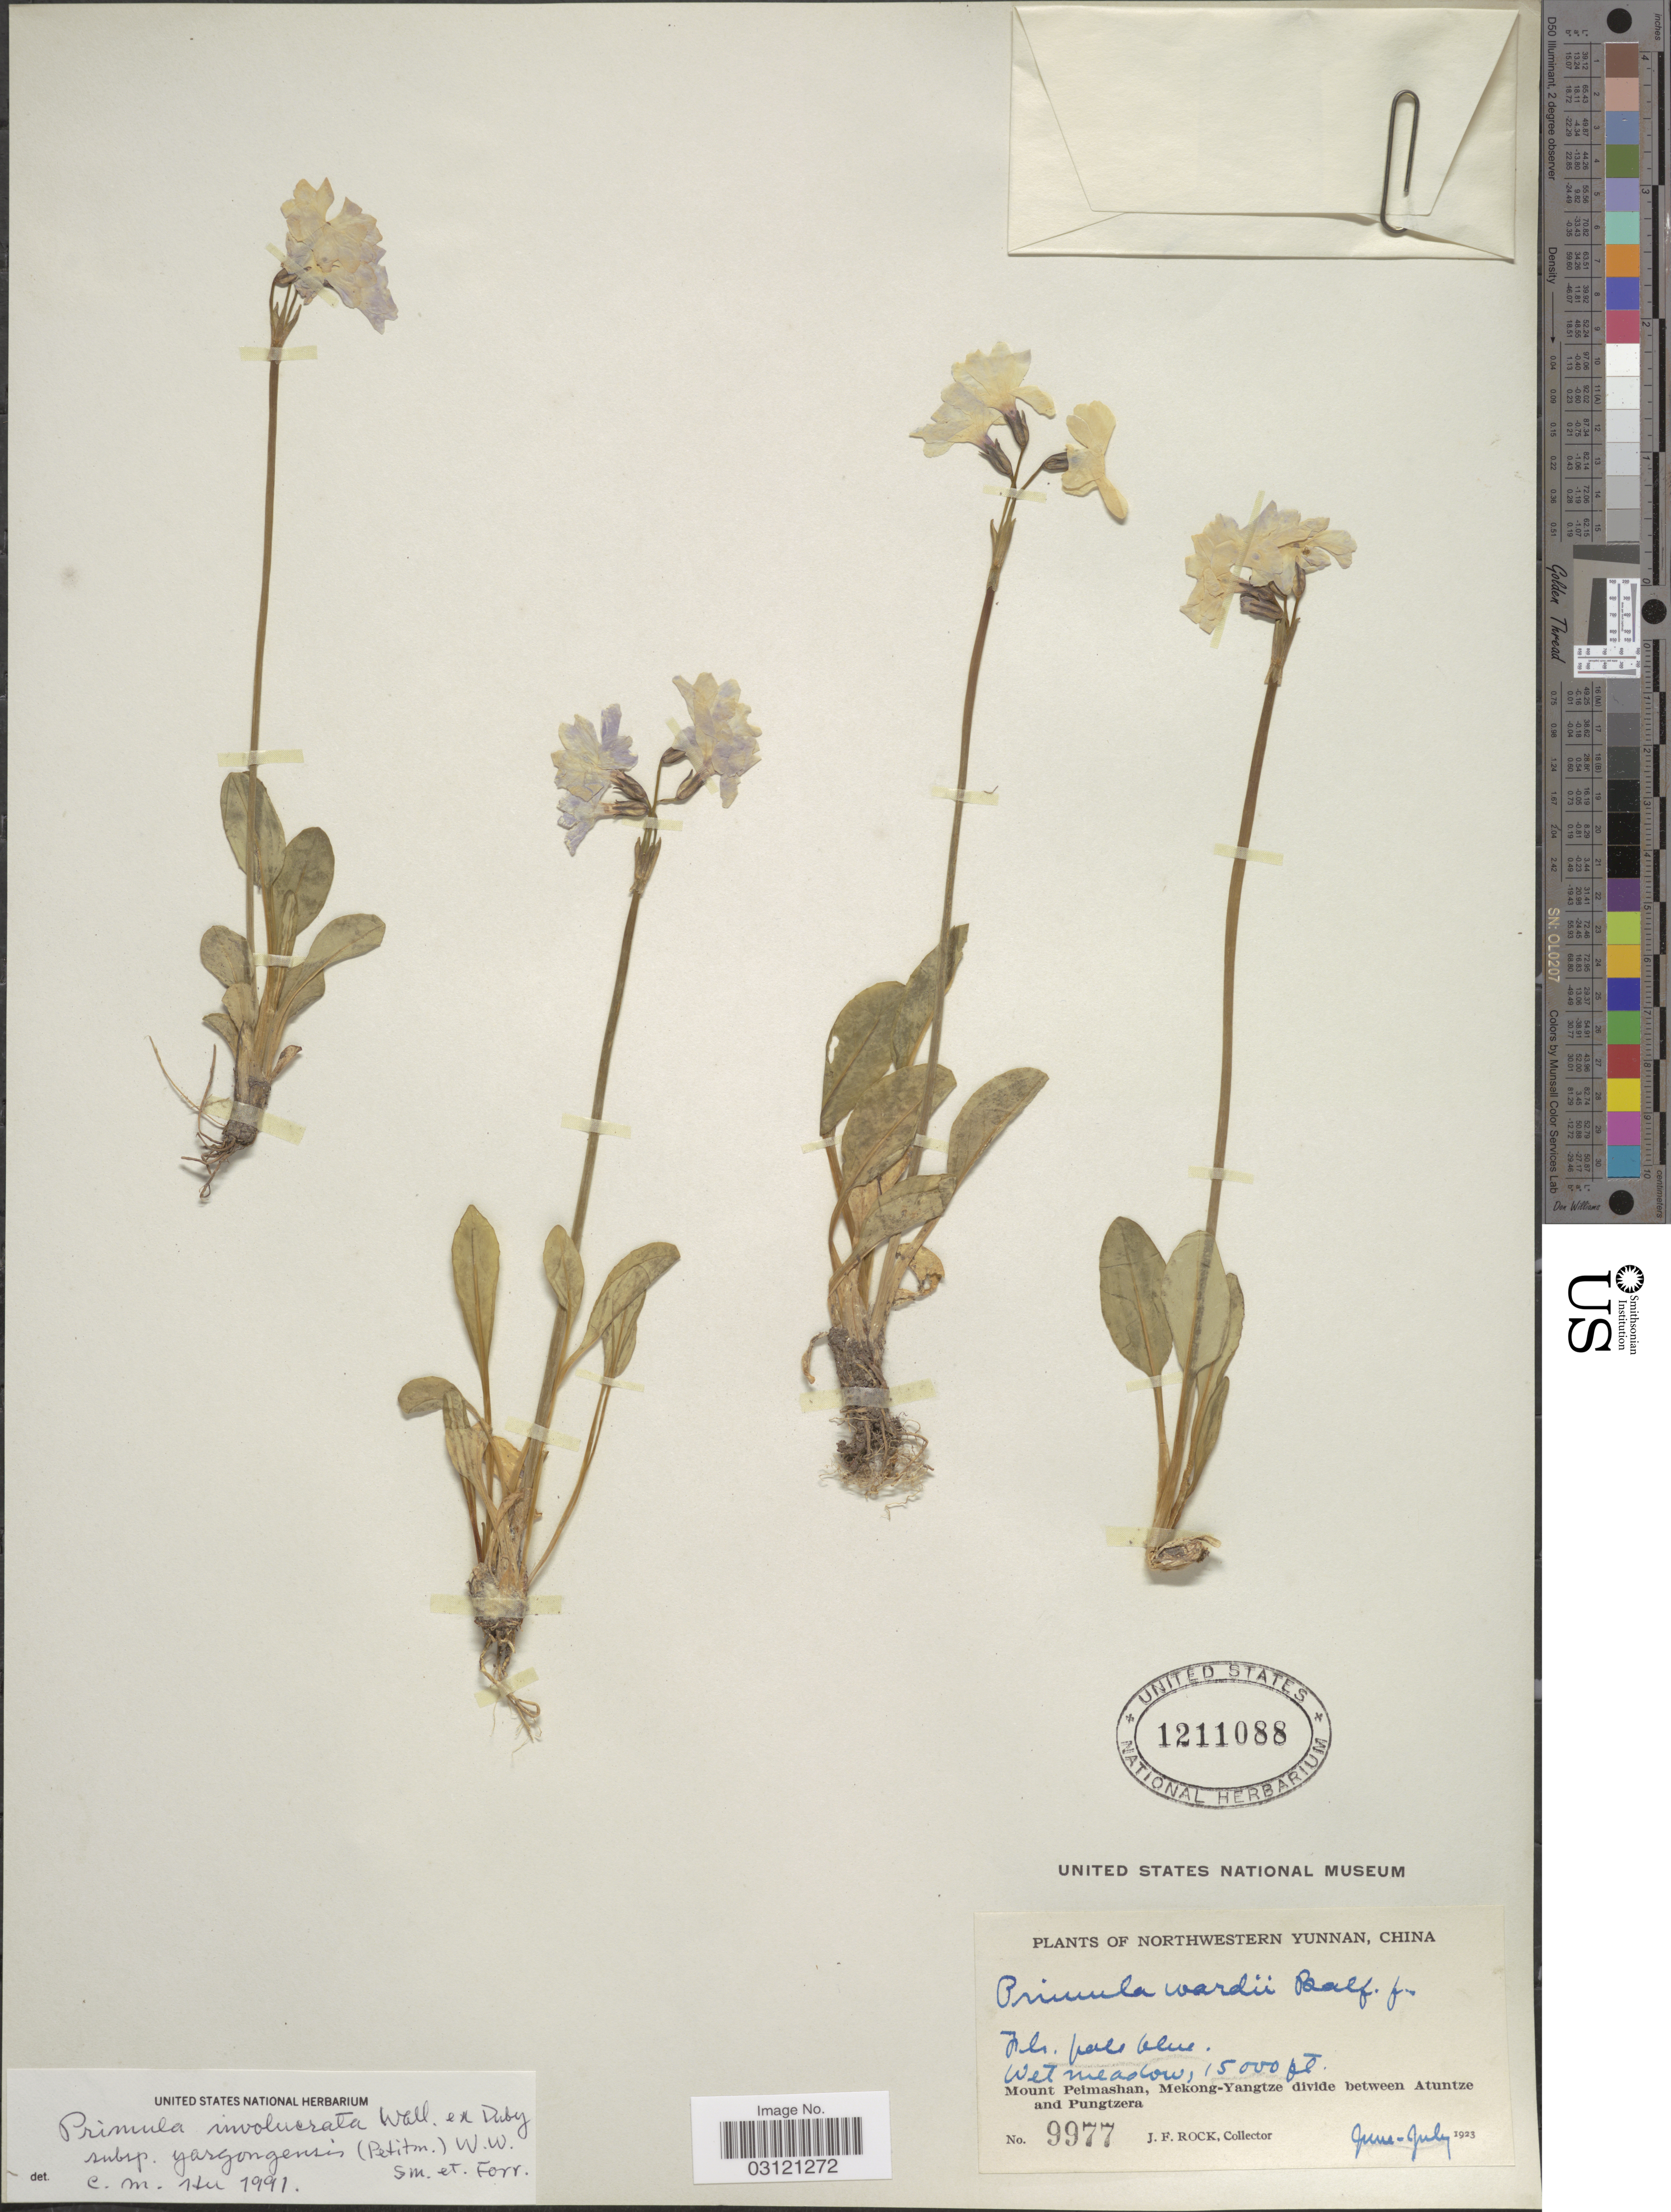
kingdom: Plantae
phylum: Tracheophyta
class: Magnoliopsida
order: Ericales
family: Primulaceae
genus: Primula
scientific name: Primula involucrata subsp. yargongensis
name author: (Petitm.) W.W. Sm. & Forrest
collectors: J. Rock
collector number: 9977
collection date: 1923-06/1923-07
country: China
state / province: Yunnan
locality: Northwestern Yunnan, Mount Peimashan, Mekong-Yangtze divide between Atuntze and Pungtzera.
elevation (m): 4572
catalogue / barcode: US 1211088